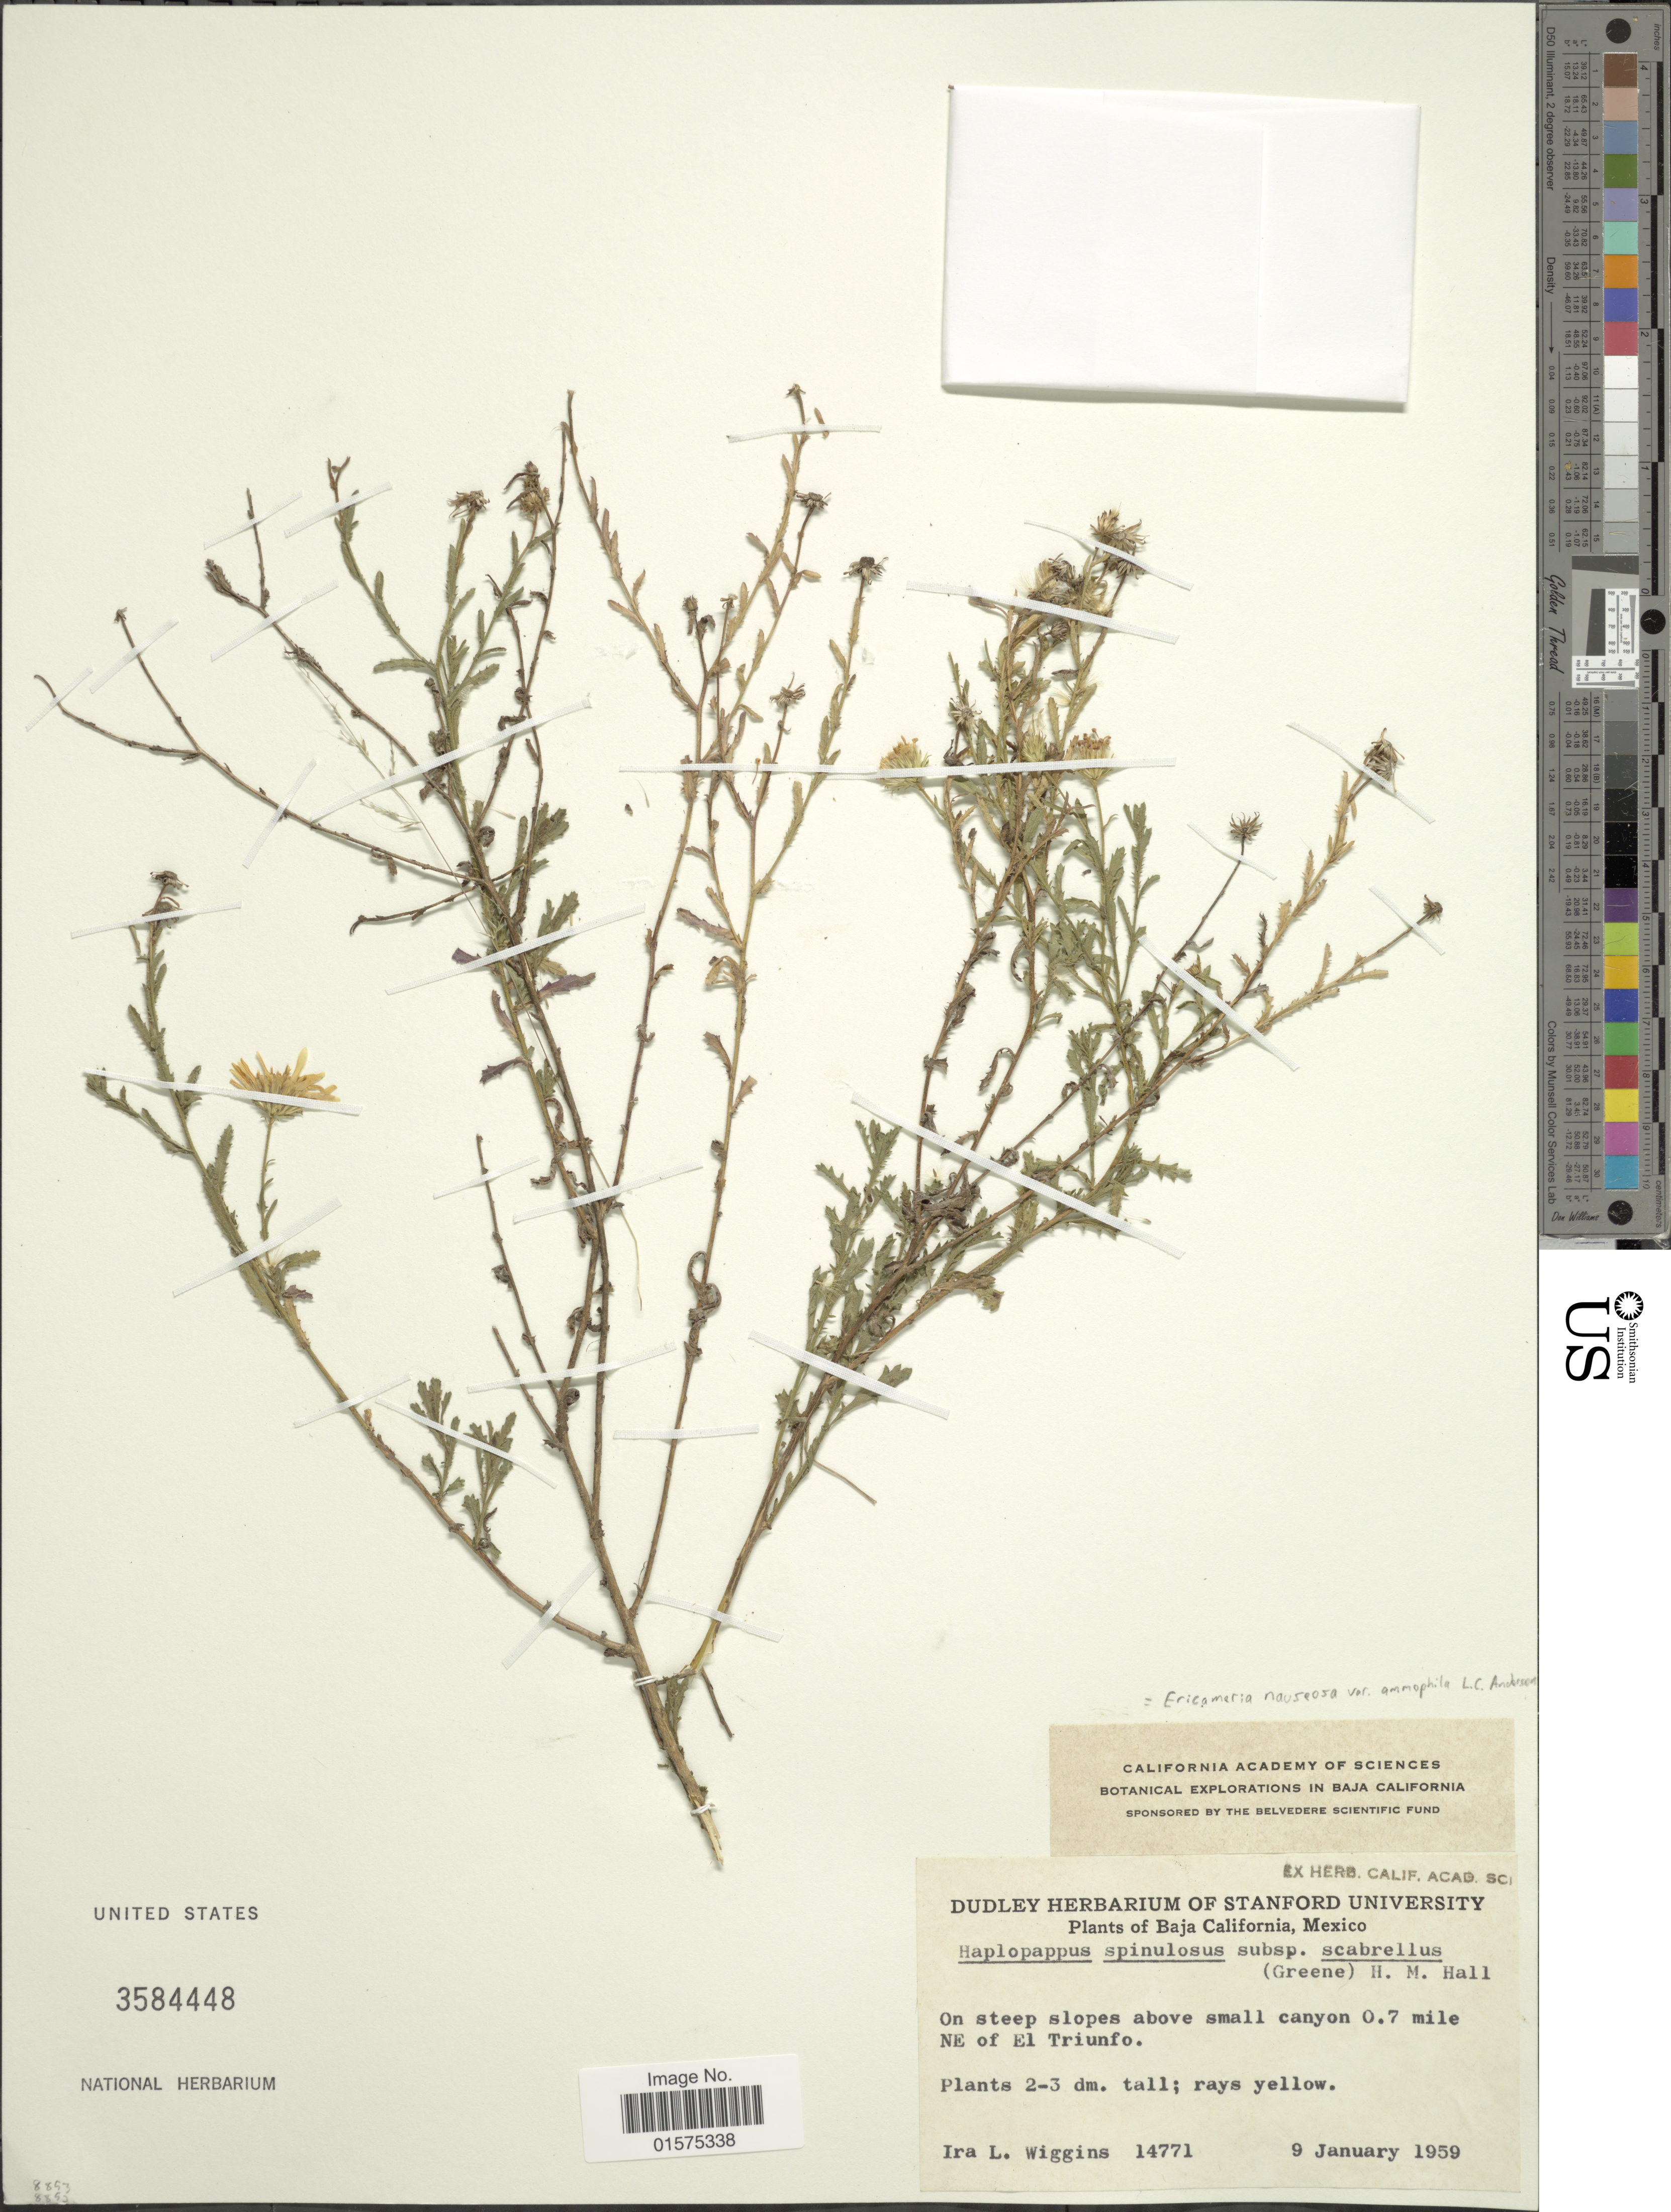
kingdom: Plantae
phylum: Tracheophyta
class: Magnoliopsida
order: Asterales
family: Asteraceae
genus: Xanthisma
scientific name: Xanthisma spinulosum var. scabrellum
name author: (S.W. Greene) D. R. Morgan & R.L. Hartm.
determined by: Urbatsch, Lowell E., Curator (LSU), Louisiana State University (UNITED STATES)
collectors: I. L. Wiggins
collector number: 14771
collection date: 1959-01-09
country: Mexico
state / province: Baja California Sur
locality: Above small canyon 0.7 mile NE of El Triunfo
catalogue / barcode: US 3584448